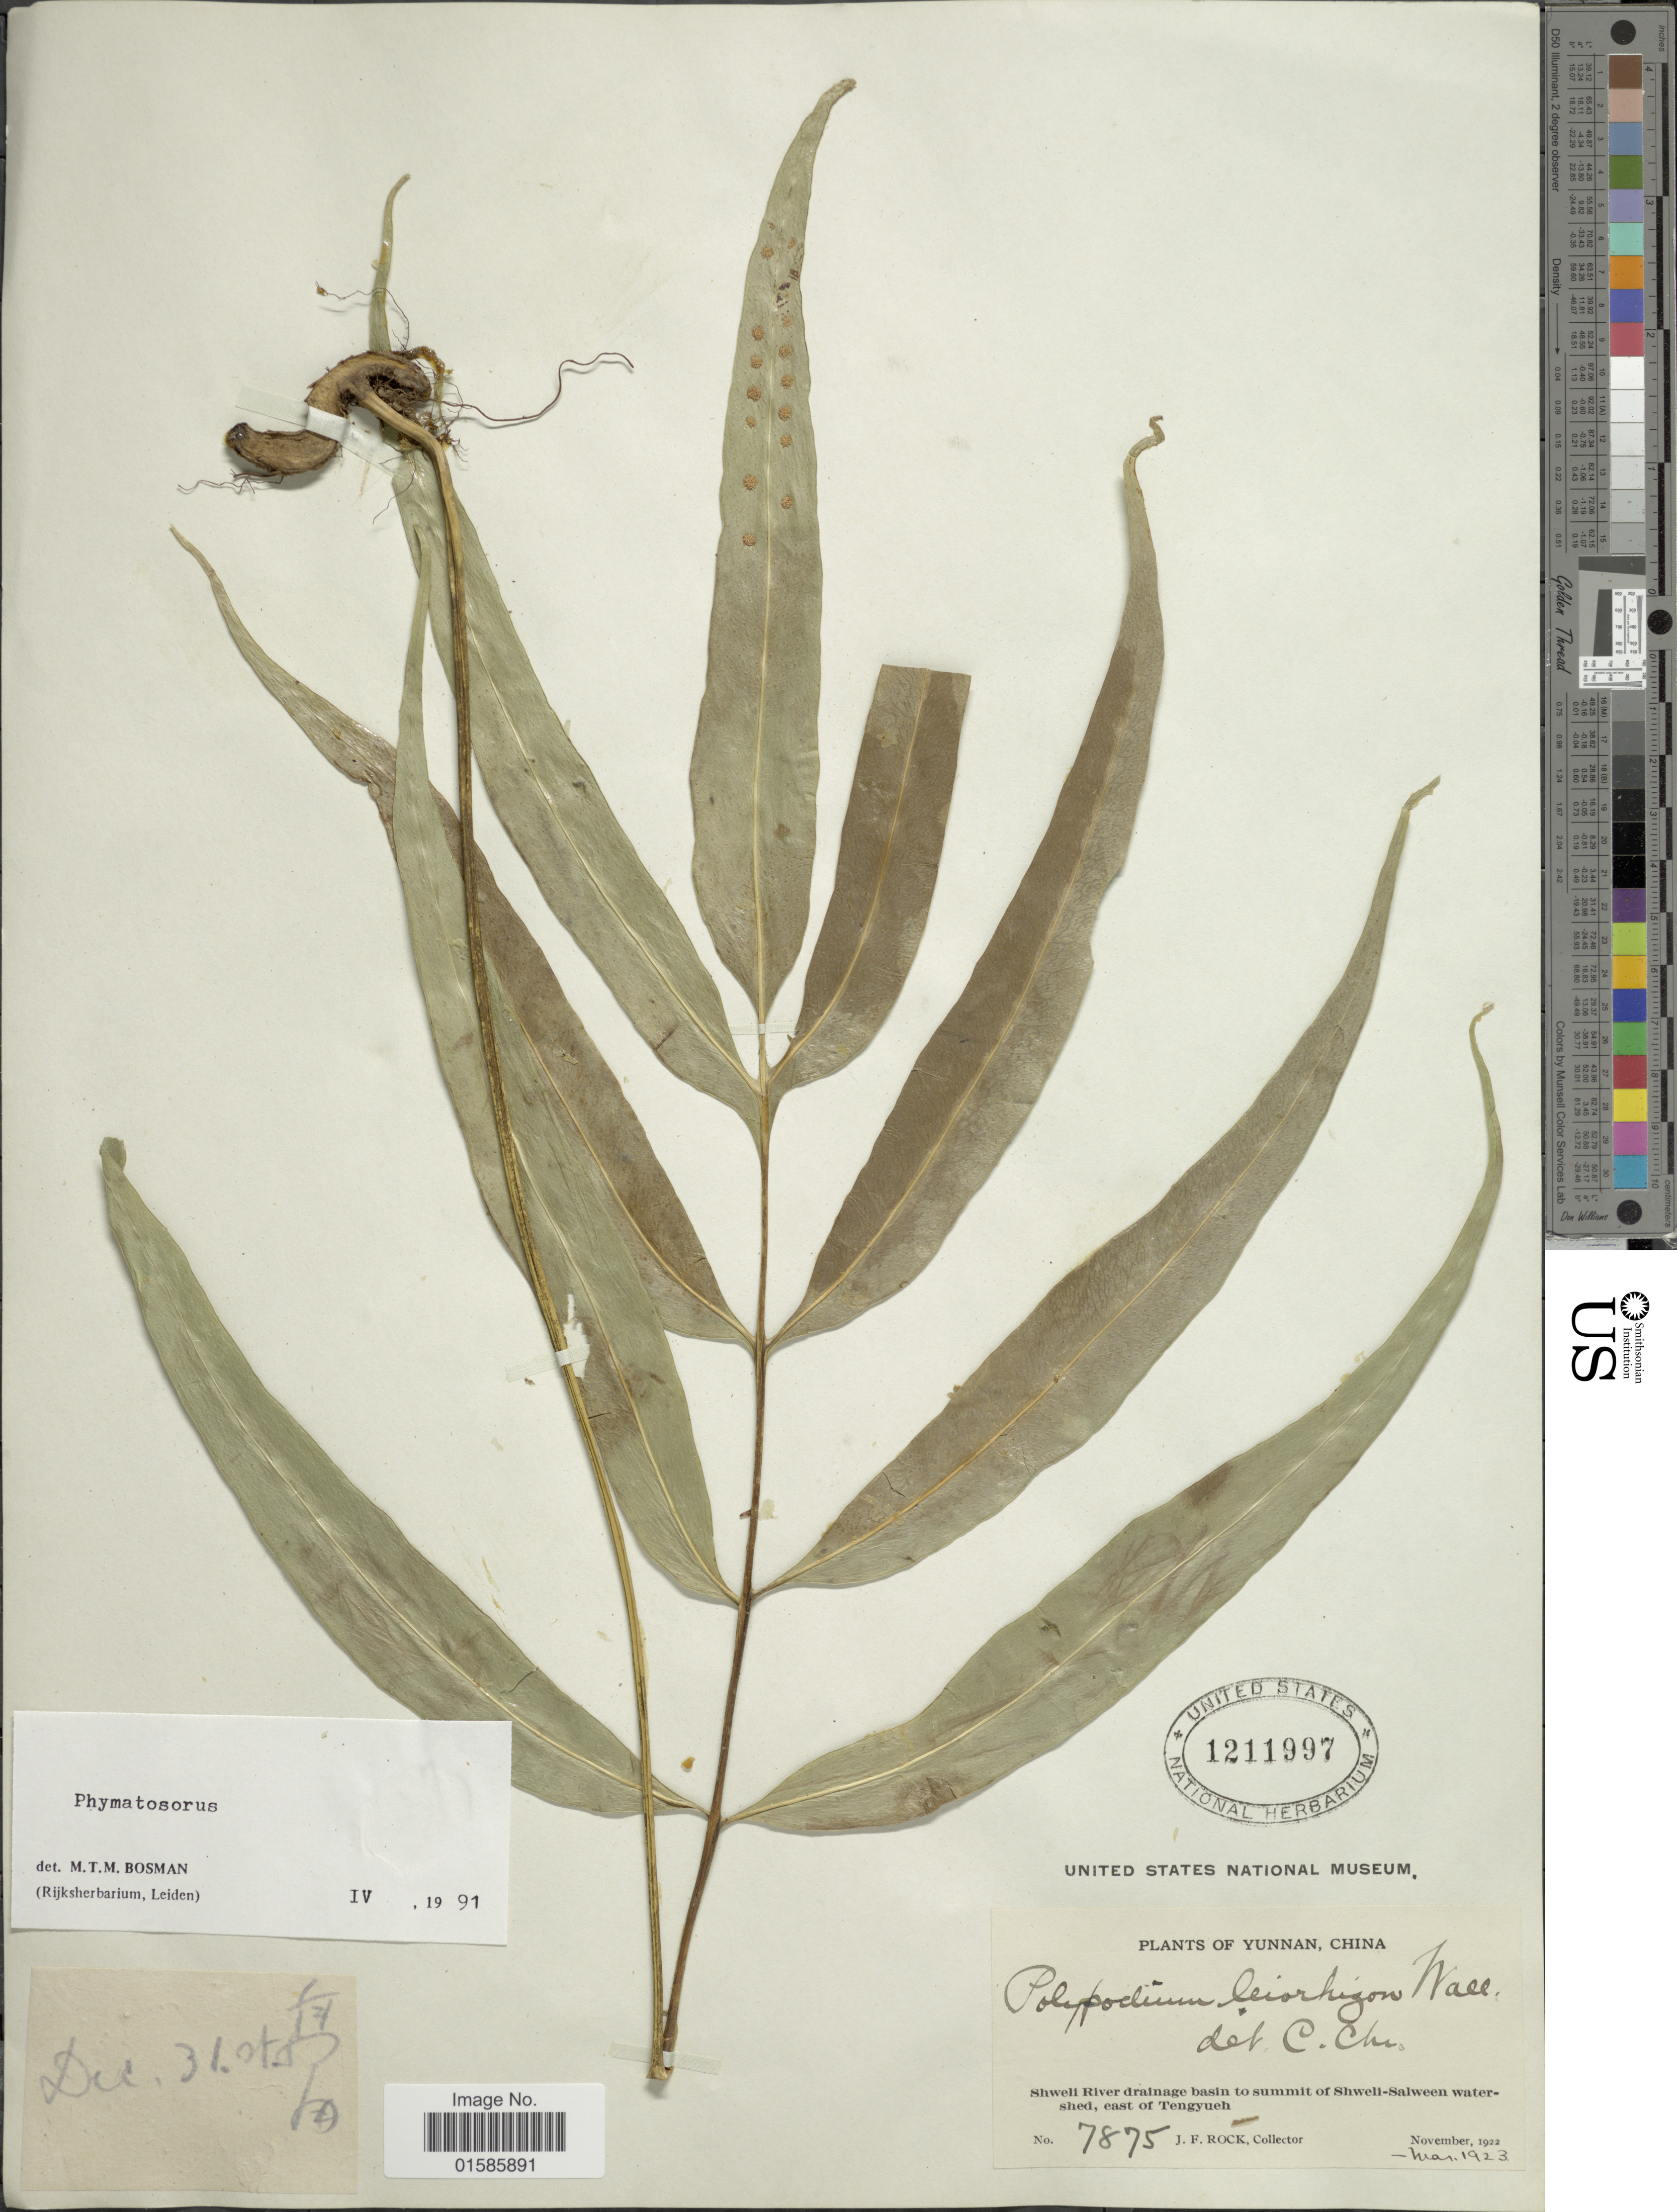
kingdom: Plantae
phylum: Tracheophyta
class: Polypodiopsida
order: Polypodiales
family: Polypodiaceae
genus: Microsorum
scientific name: Microsorum lucidum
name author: (Roxb. ex Griff.) Copel.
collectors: J. Rock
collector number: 7875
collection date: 1922-11/1923-03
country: China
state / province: Yunnan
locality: Shweli River drainage basin to summit of Shweli-Salween watershed, east of Tengyueh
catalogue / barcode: US 1211997